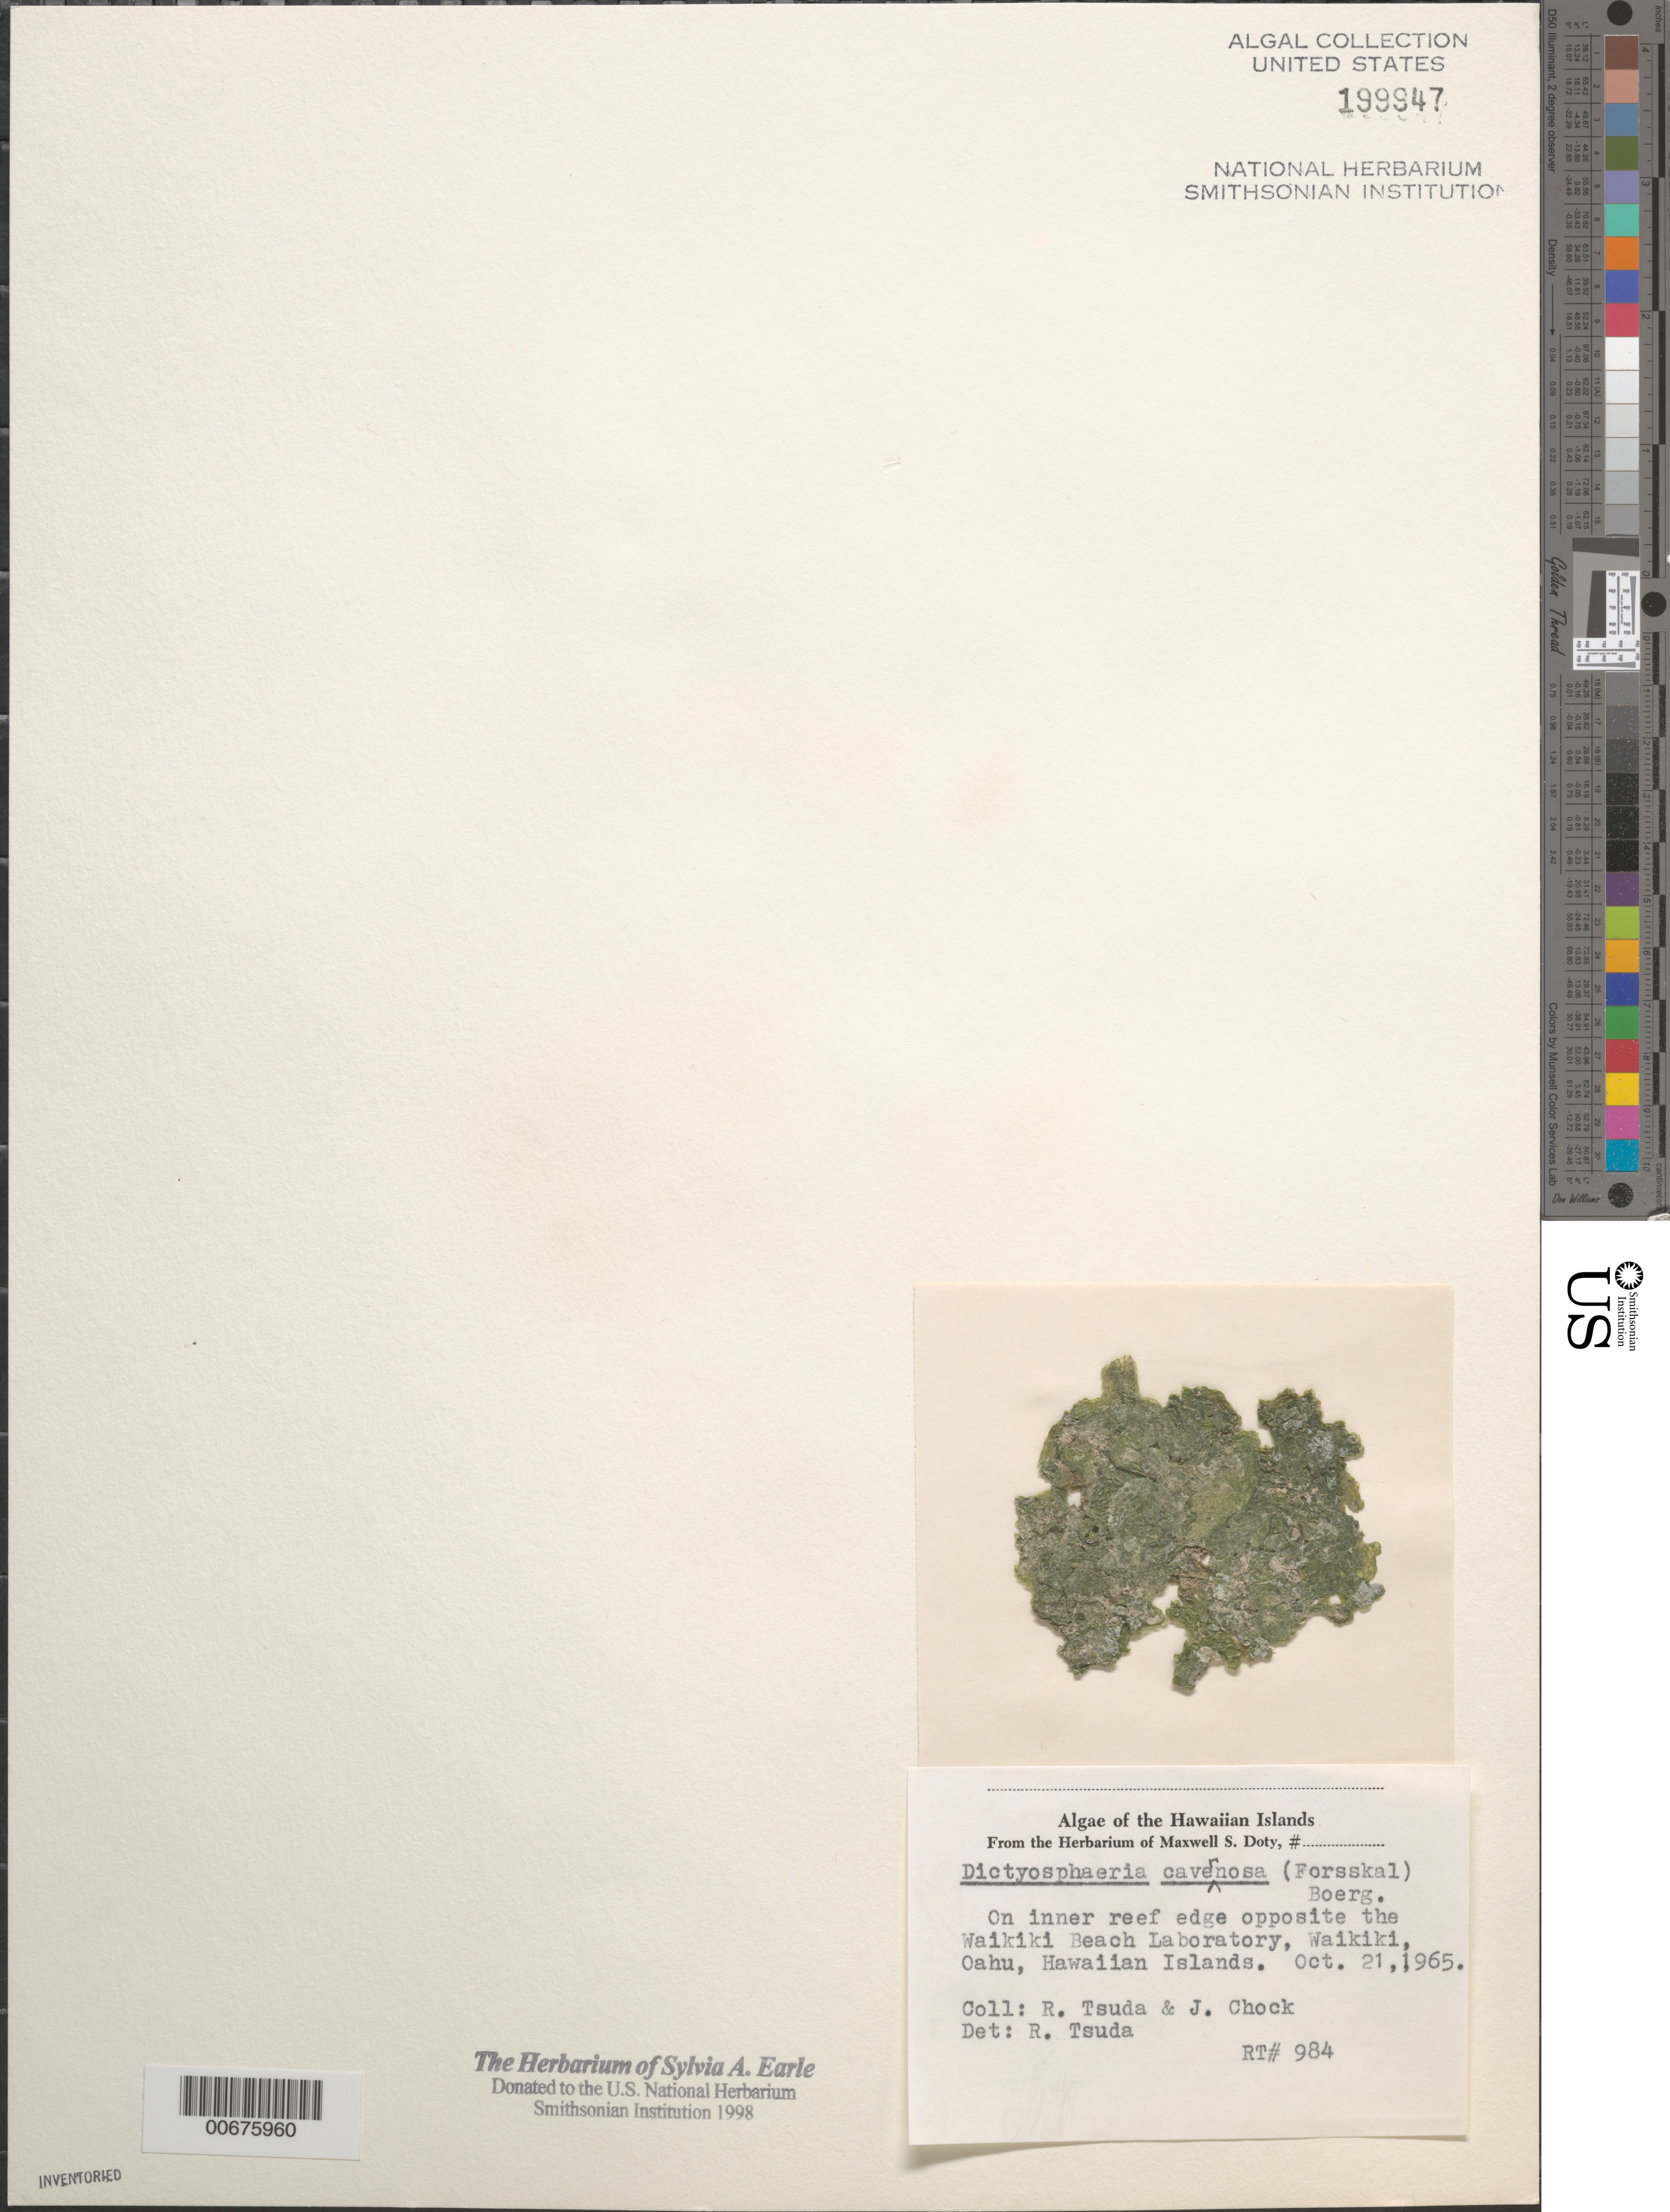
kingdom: Plantae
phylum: Chlorophyta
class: Ulvophyceae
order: Siphonocladales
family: Siphonocladaceae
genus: Dictyosphaeria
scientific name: Dictyosphaeria cavernosa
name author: (Forssk.) Børgesen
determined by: Tsuda, R. T.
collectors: R. Tsuda & J. Chock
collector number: RT 984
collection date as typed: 21 Oct 1965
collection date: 1965-10-21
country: United States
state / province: Hawaii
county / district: Honolulu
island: Oahu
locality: Waikiki, Waikiki Beach Laboratory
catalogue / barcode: US 199947